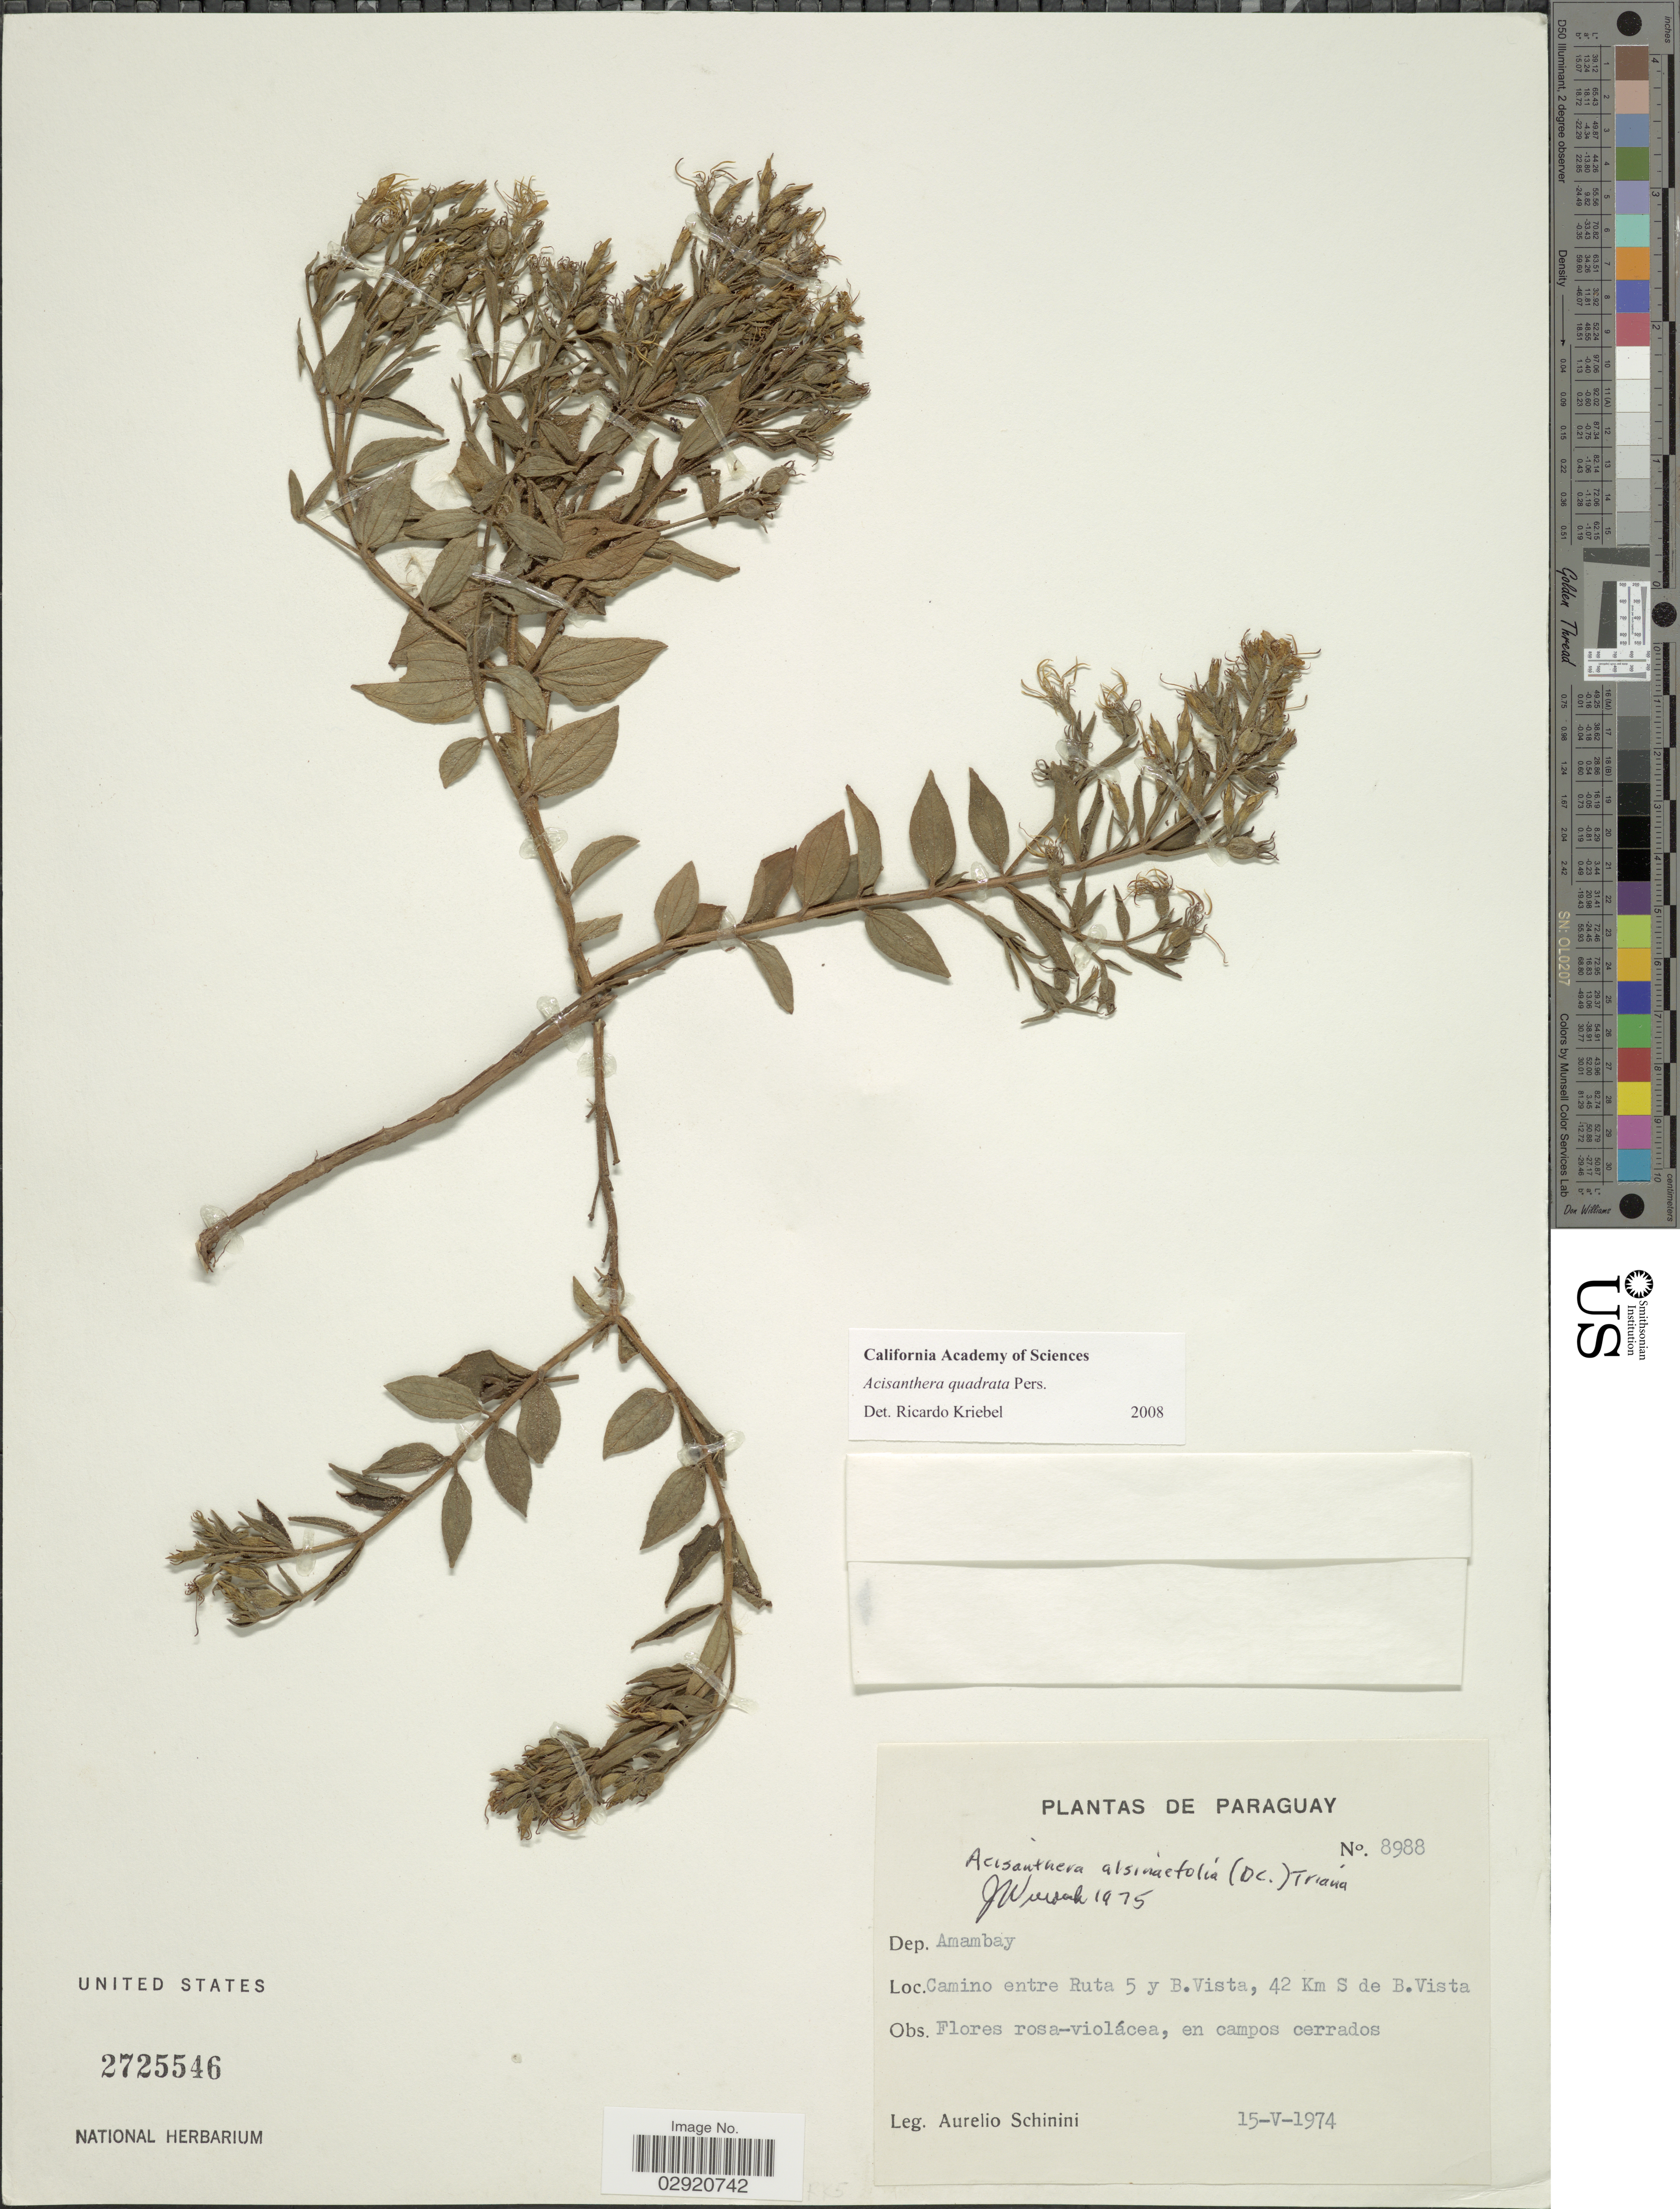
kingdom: Plantae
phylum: Tracheophyta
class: Magnoliopsida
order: Myrtales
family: Melastomataceae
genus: Acisanthera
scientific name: Acisanthera alsinefolia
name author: (DC.) Triana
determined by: Nunes da Silva, Diego, (RB), Jardim Botanico do Rio de Janeiro - Herbario (BRAZIL)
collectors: A. Schinini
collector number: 8988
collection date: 1974-05-15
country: Paraguay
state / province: Amambay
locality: Dep. Amambay. Camino entre Ruta 5 y B. Vista, 42 Km S de B. Vista.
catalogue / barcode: US 2725546